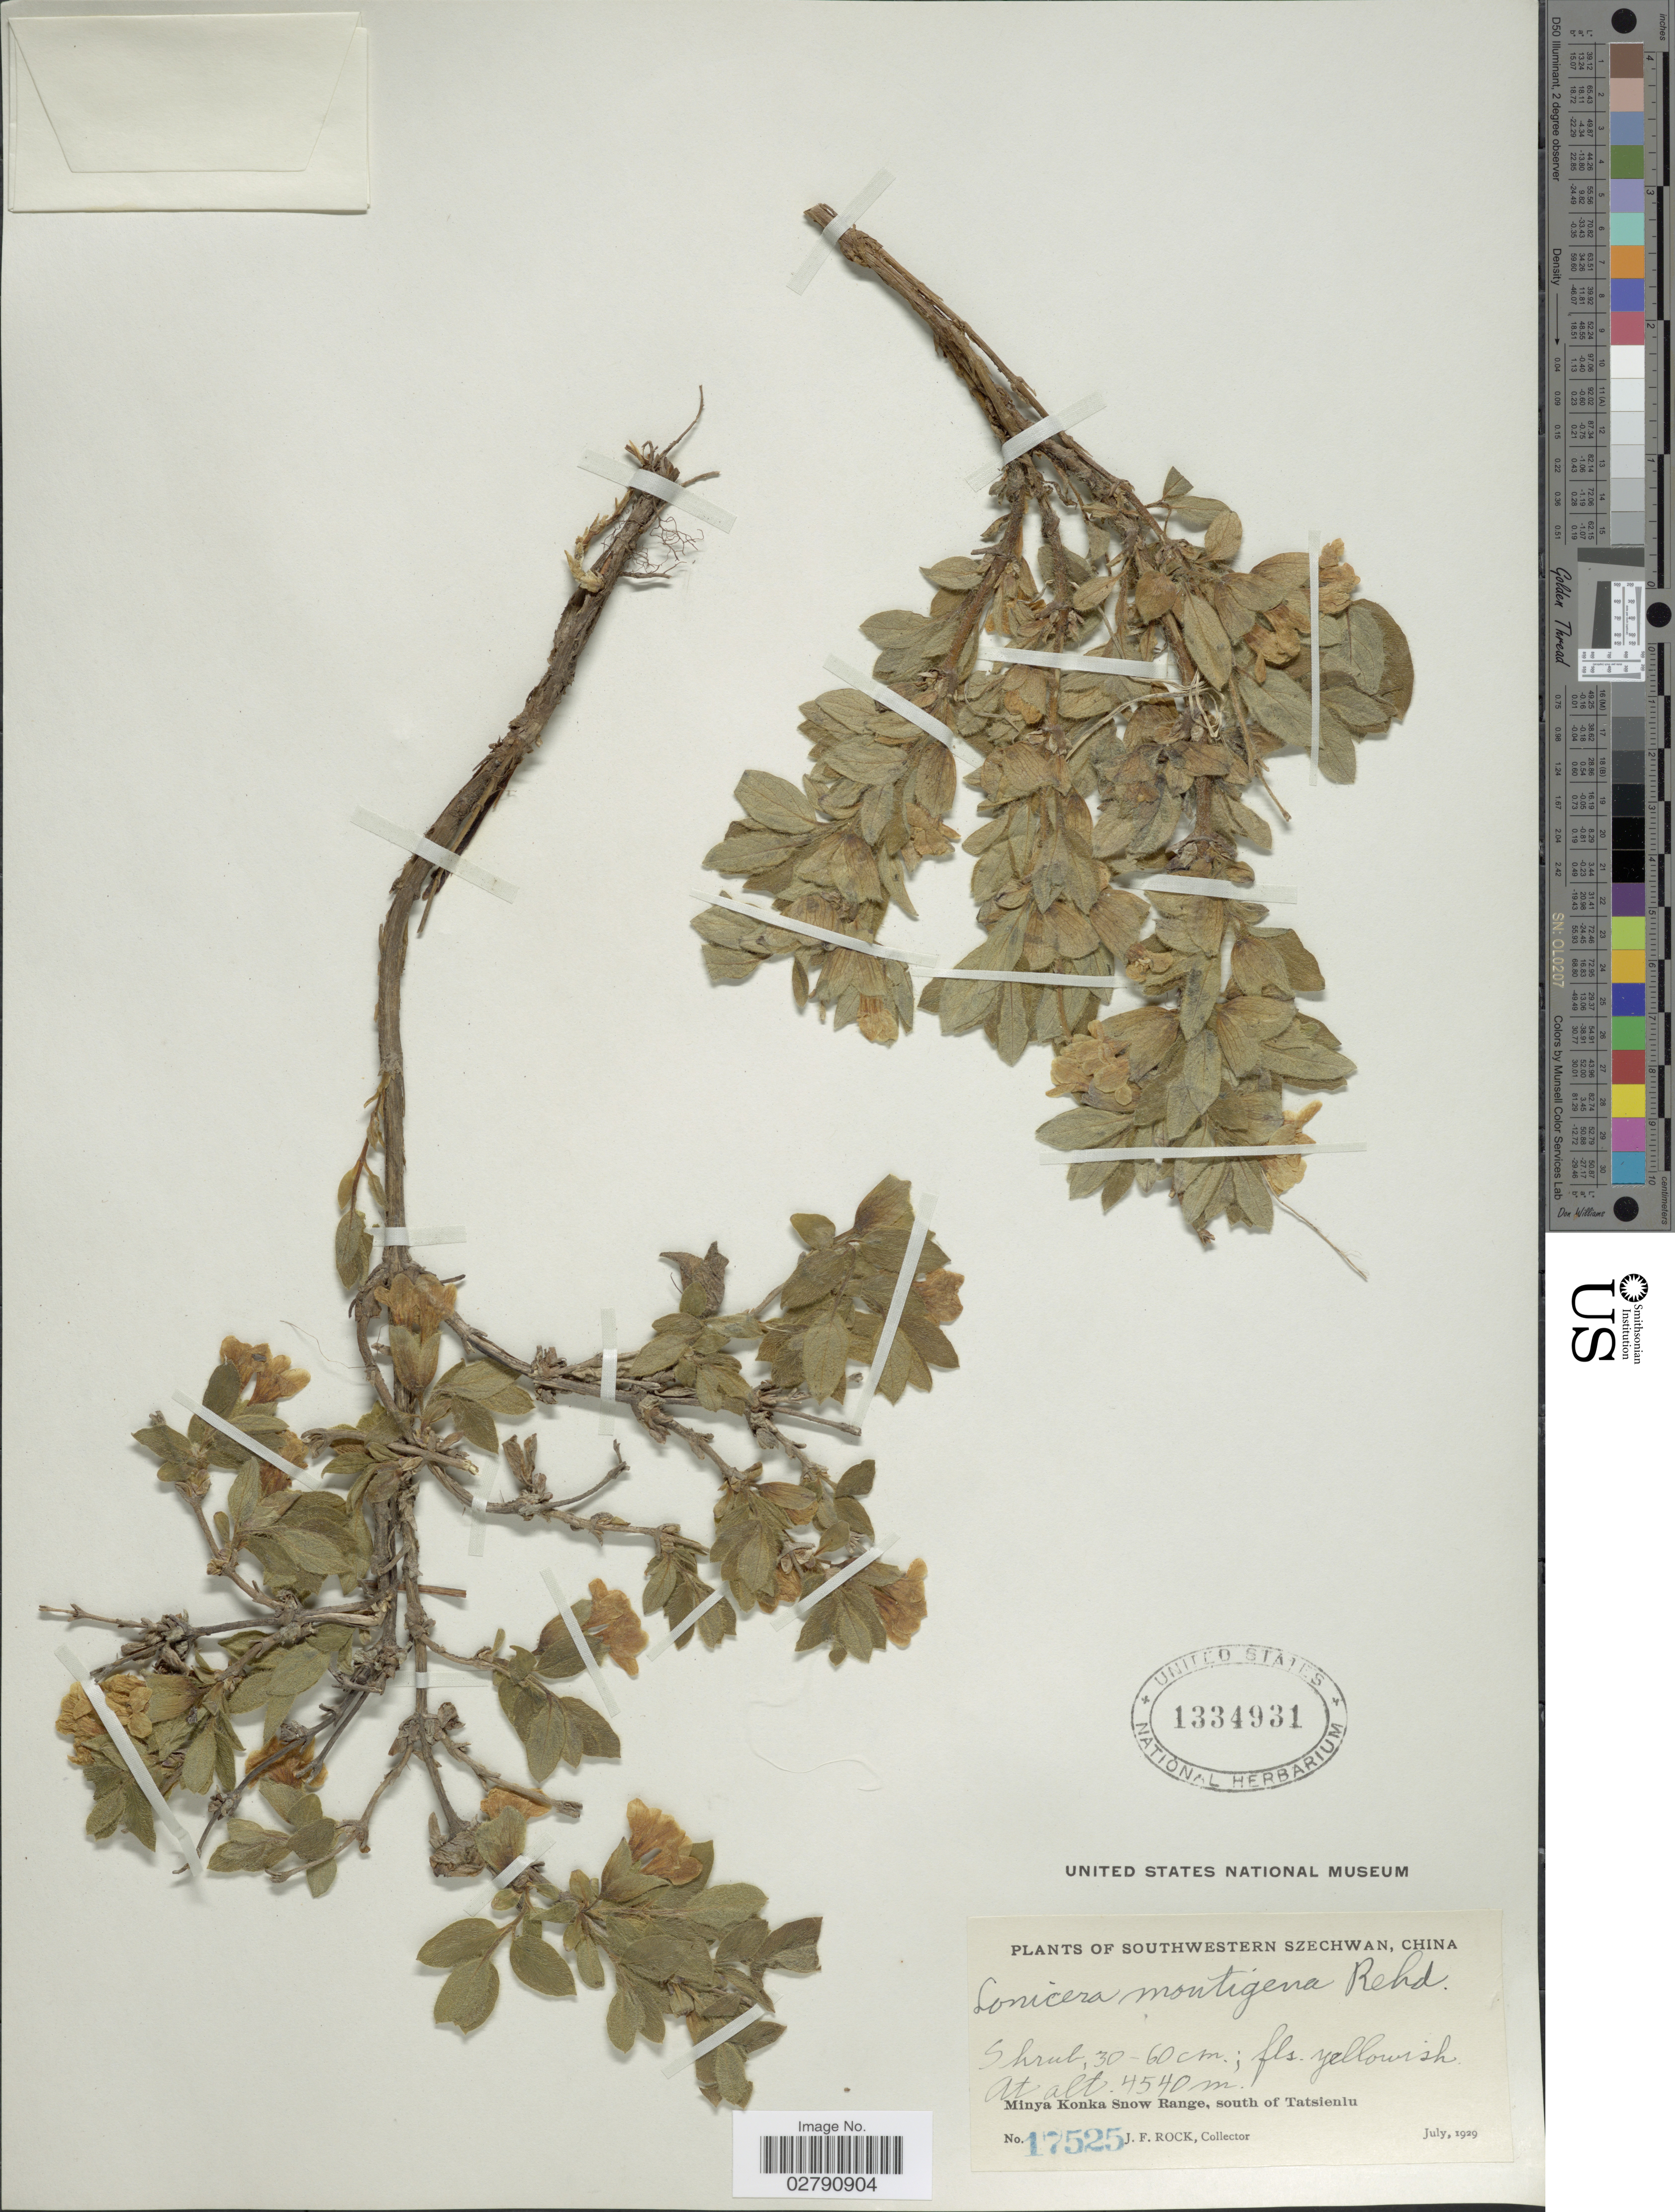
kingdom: Plantae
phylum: Tracheophyta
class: Magnoliopsida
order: Dipsacales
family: Caprifoliaceae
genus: Lonicera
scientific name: Lonicera montigena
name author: Rehder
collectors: J. Rock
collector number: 17525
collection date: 1929-07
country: China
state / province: Sichuan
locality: Southwestern Szechwan. Minya Konka Snow Range, south of Tatsieniu.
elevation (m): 4540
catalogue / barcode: US 1334931